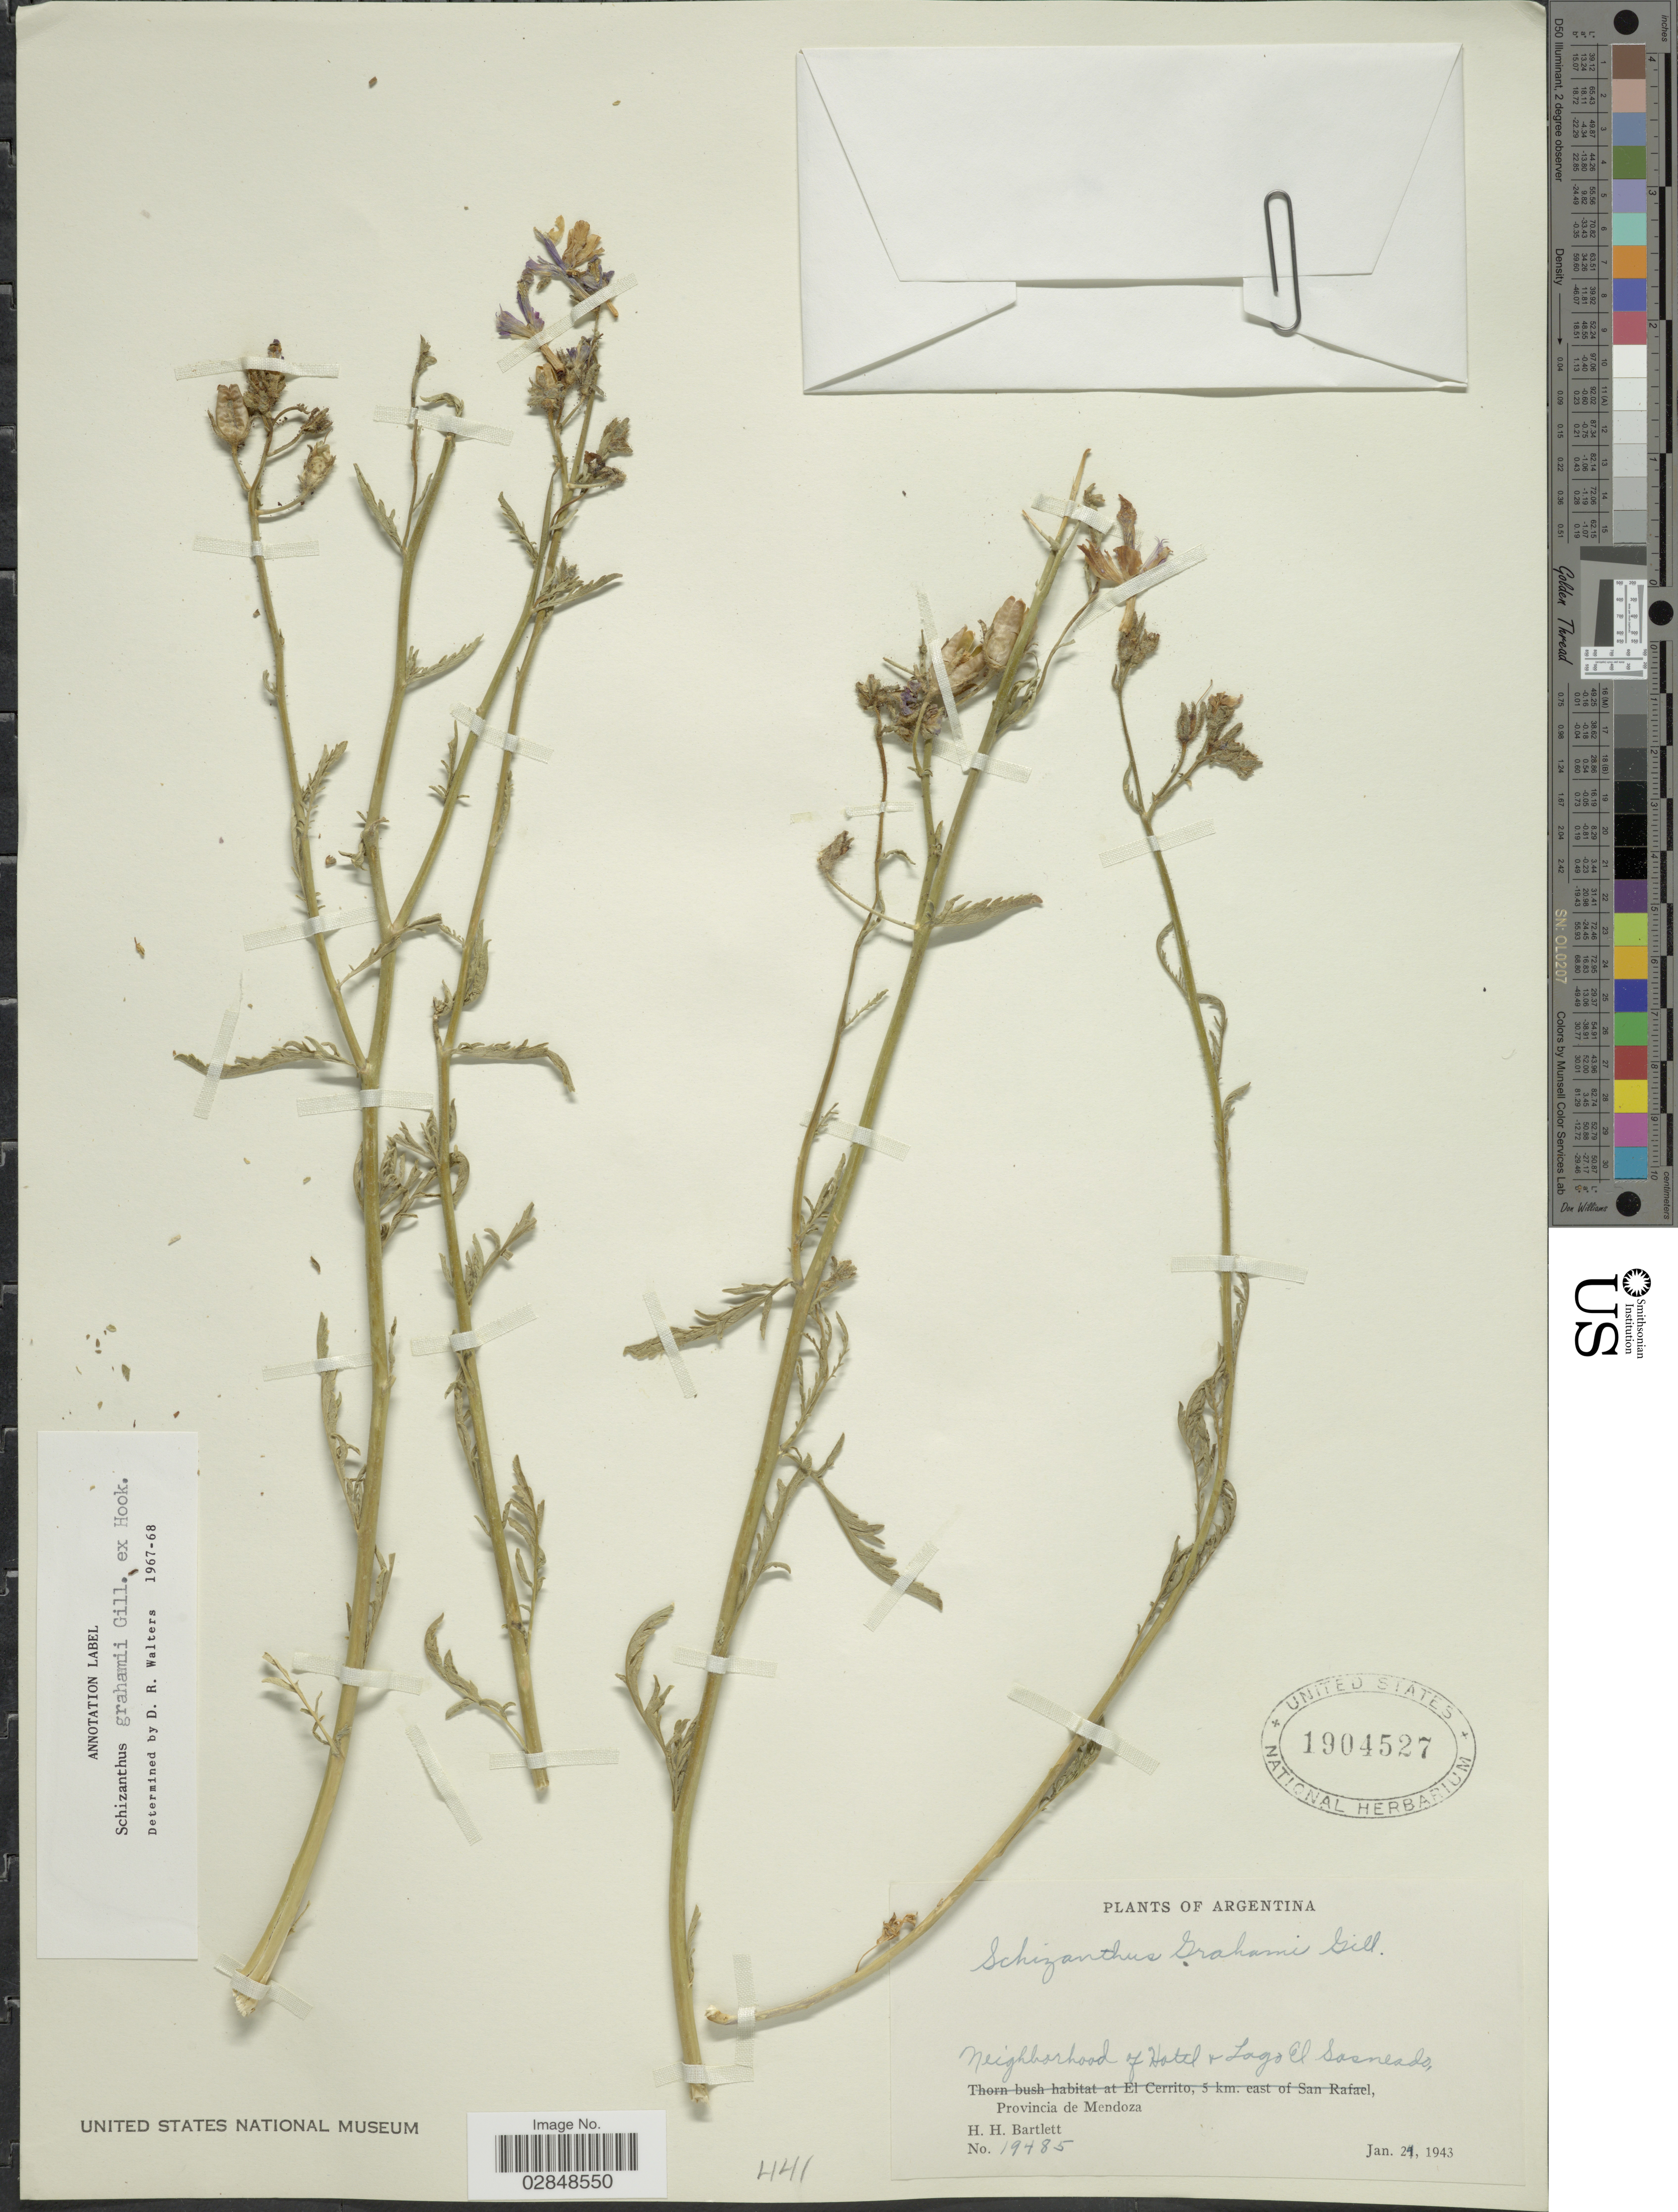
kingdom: Plantae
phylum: Tracheophyta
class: Magnoliopsida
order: Solanales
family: Solanaceae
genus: Schizanthus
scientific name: Schizanthus grahamii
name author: Gillies ex Hook.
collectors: H. H. Bartlett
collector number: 19485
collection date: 1943-01-24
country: Argentina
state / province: Mendoza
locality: Neighborhood of Hotel & Lago El Sosneado.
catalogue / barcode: US 1904527